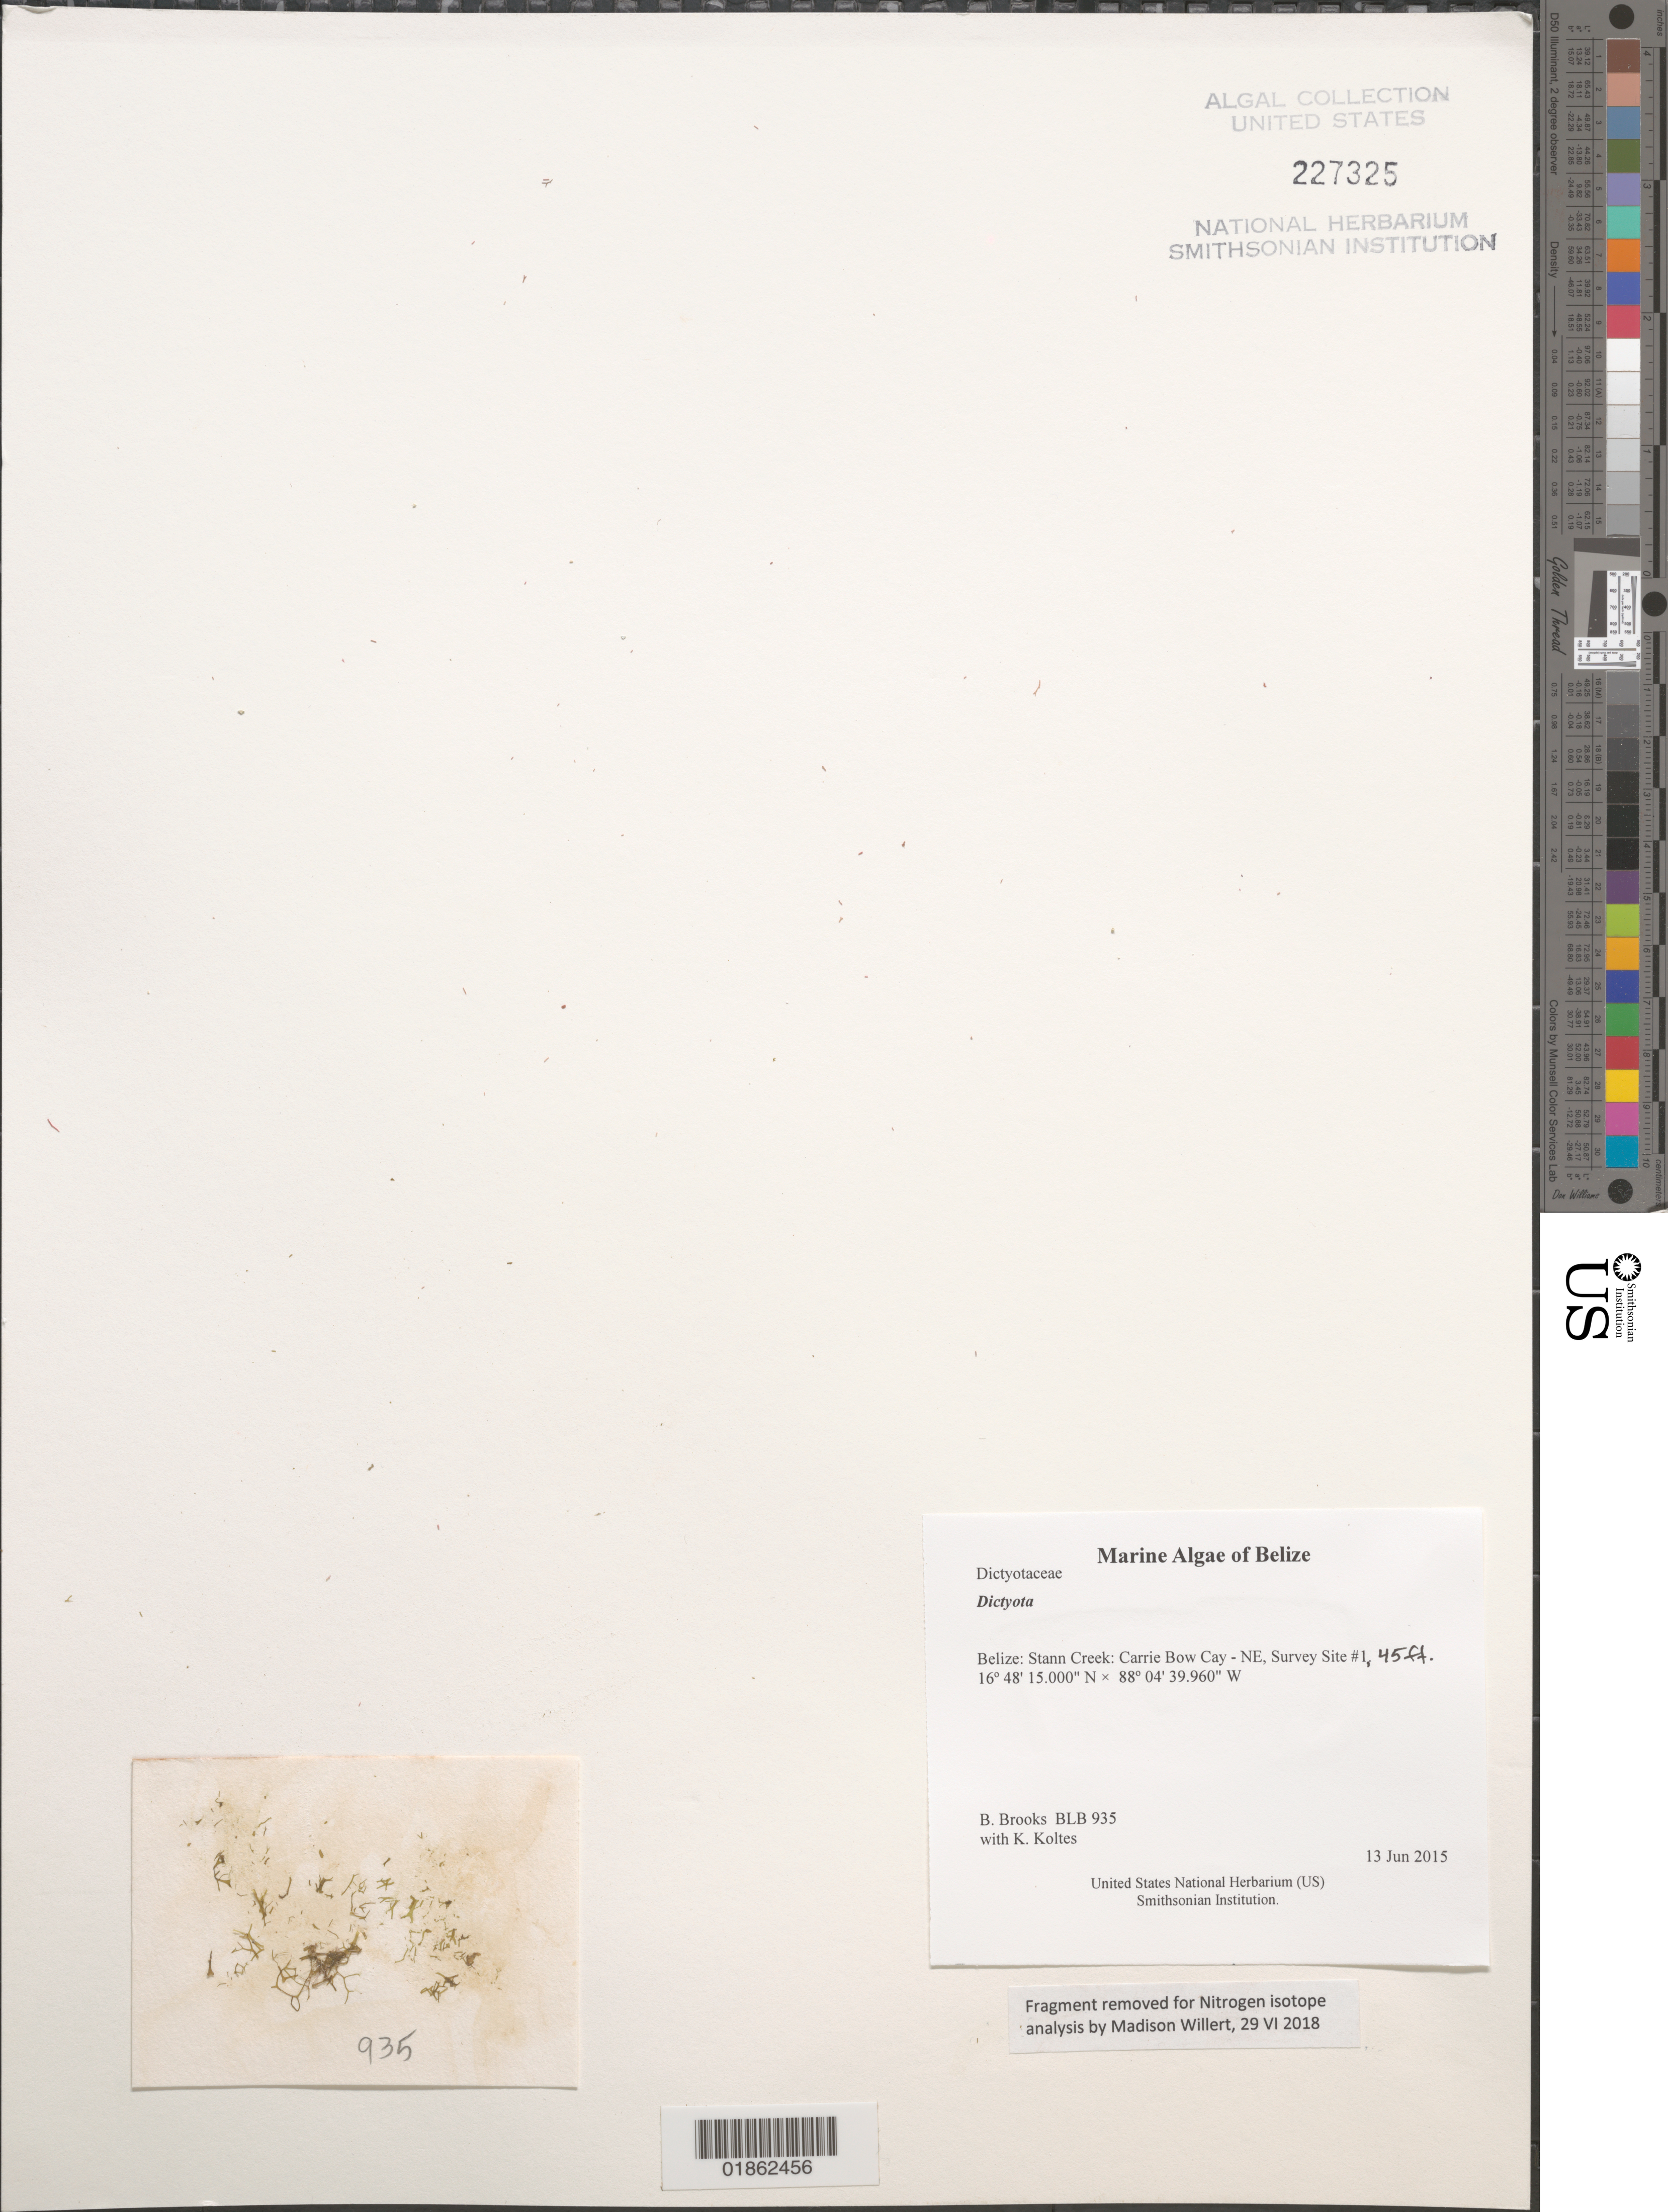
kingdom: Chromista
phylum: Ochrophyta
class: Phaeophyceae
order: Dictyotales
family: Dictyotaceae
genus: Dictyota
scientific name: Dictyota sp.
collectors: B. Brooks & K. Koltes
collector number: BLB 935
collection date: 2015-06-13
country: Belize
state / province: Stann Creek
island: Carrie Bow Cay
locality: Carrie Bow Cay - NE, Survey Site #1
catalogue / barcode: US 227325